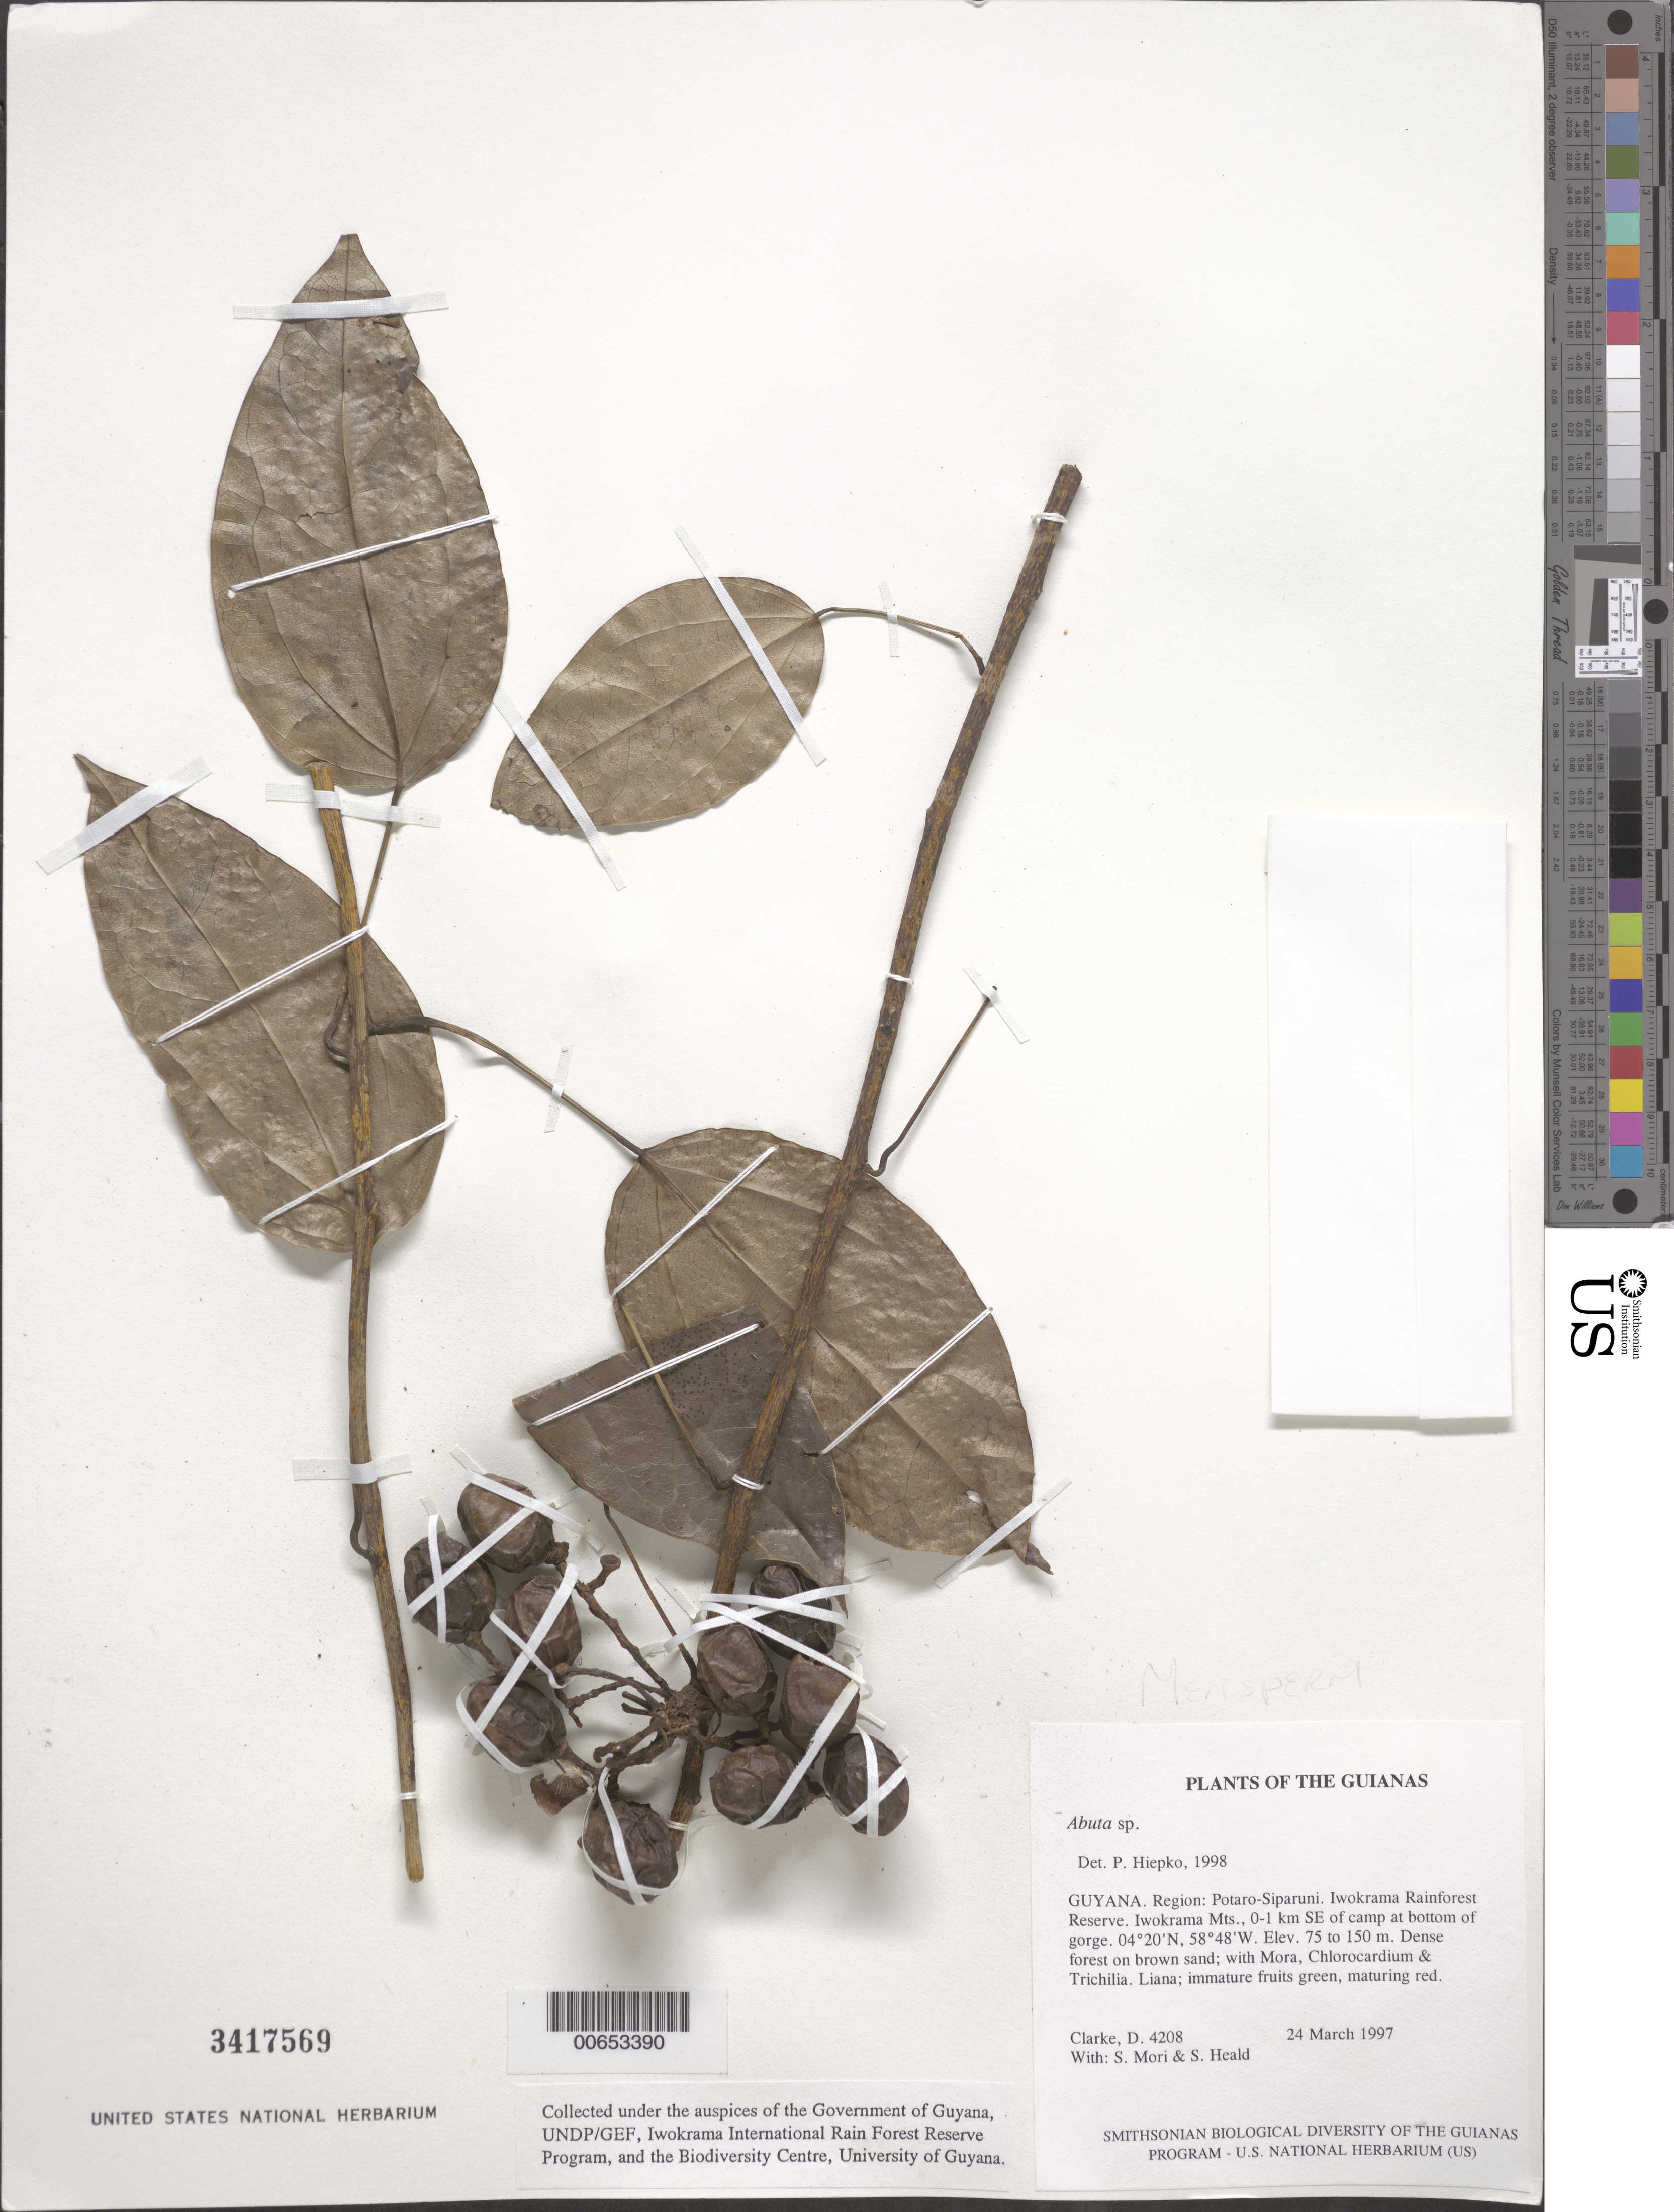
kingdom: Plantae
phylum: Tracheophyta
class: Magnoliopsida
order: Ranunculales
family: Menispermaceae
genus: Abuta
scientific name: Abuta sp.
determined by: Hiepko, P. H.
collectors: H. D. Clarke, S. Mori & S. Heald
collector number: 4208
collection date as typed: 24 March 1997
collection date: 1997-03-24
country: Guyana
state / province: Potaro-Siparuni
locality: Iwokrama Rainforest Reserve. Iwokrama Mts., 0-1 km SE of camp at bottom of gorge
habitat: Dense forest on brown sand; with Mora, Chlorocardium & Trichilia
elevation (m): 75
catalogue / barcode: US 3417569